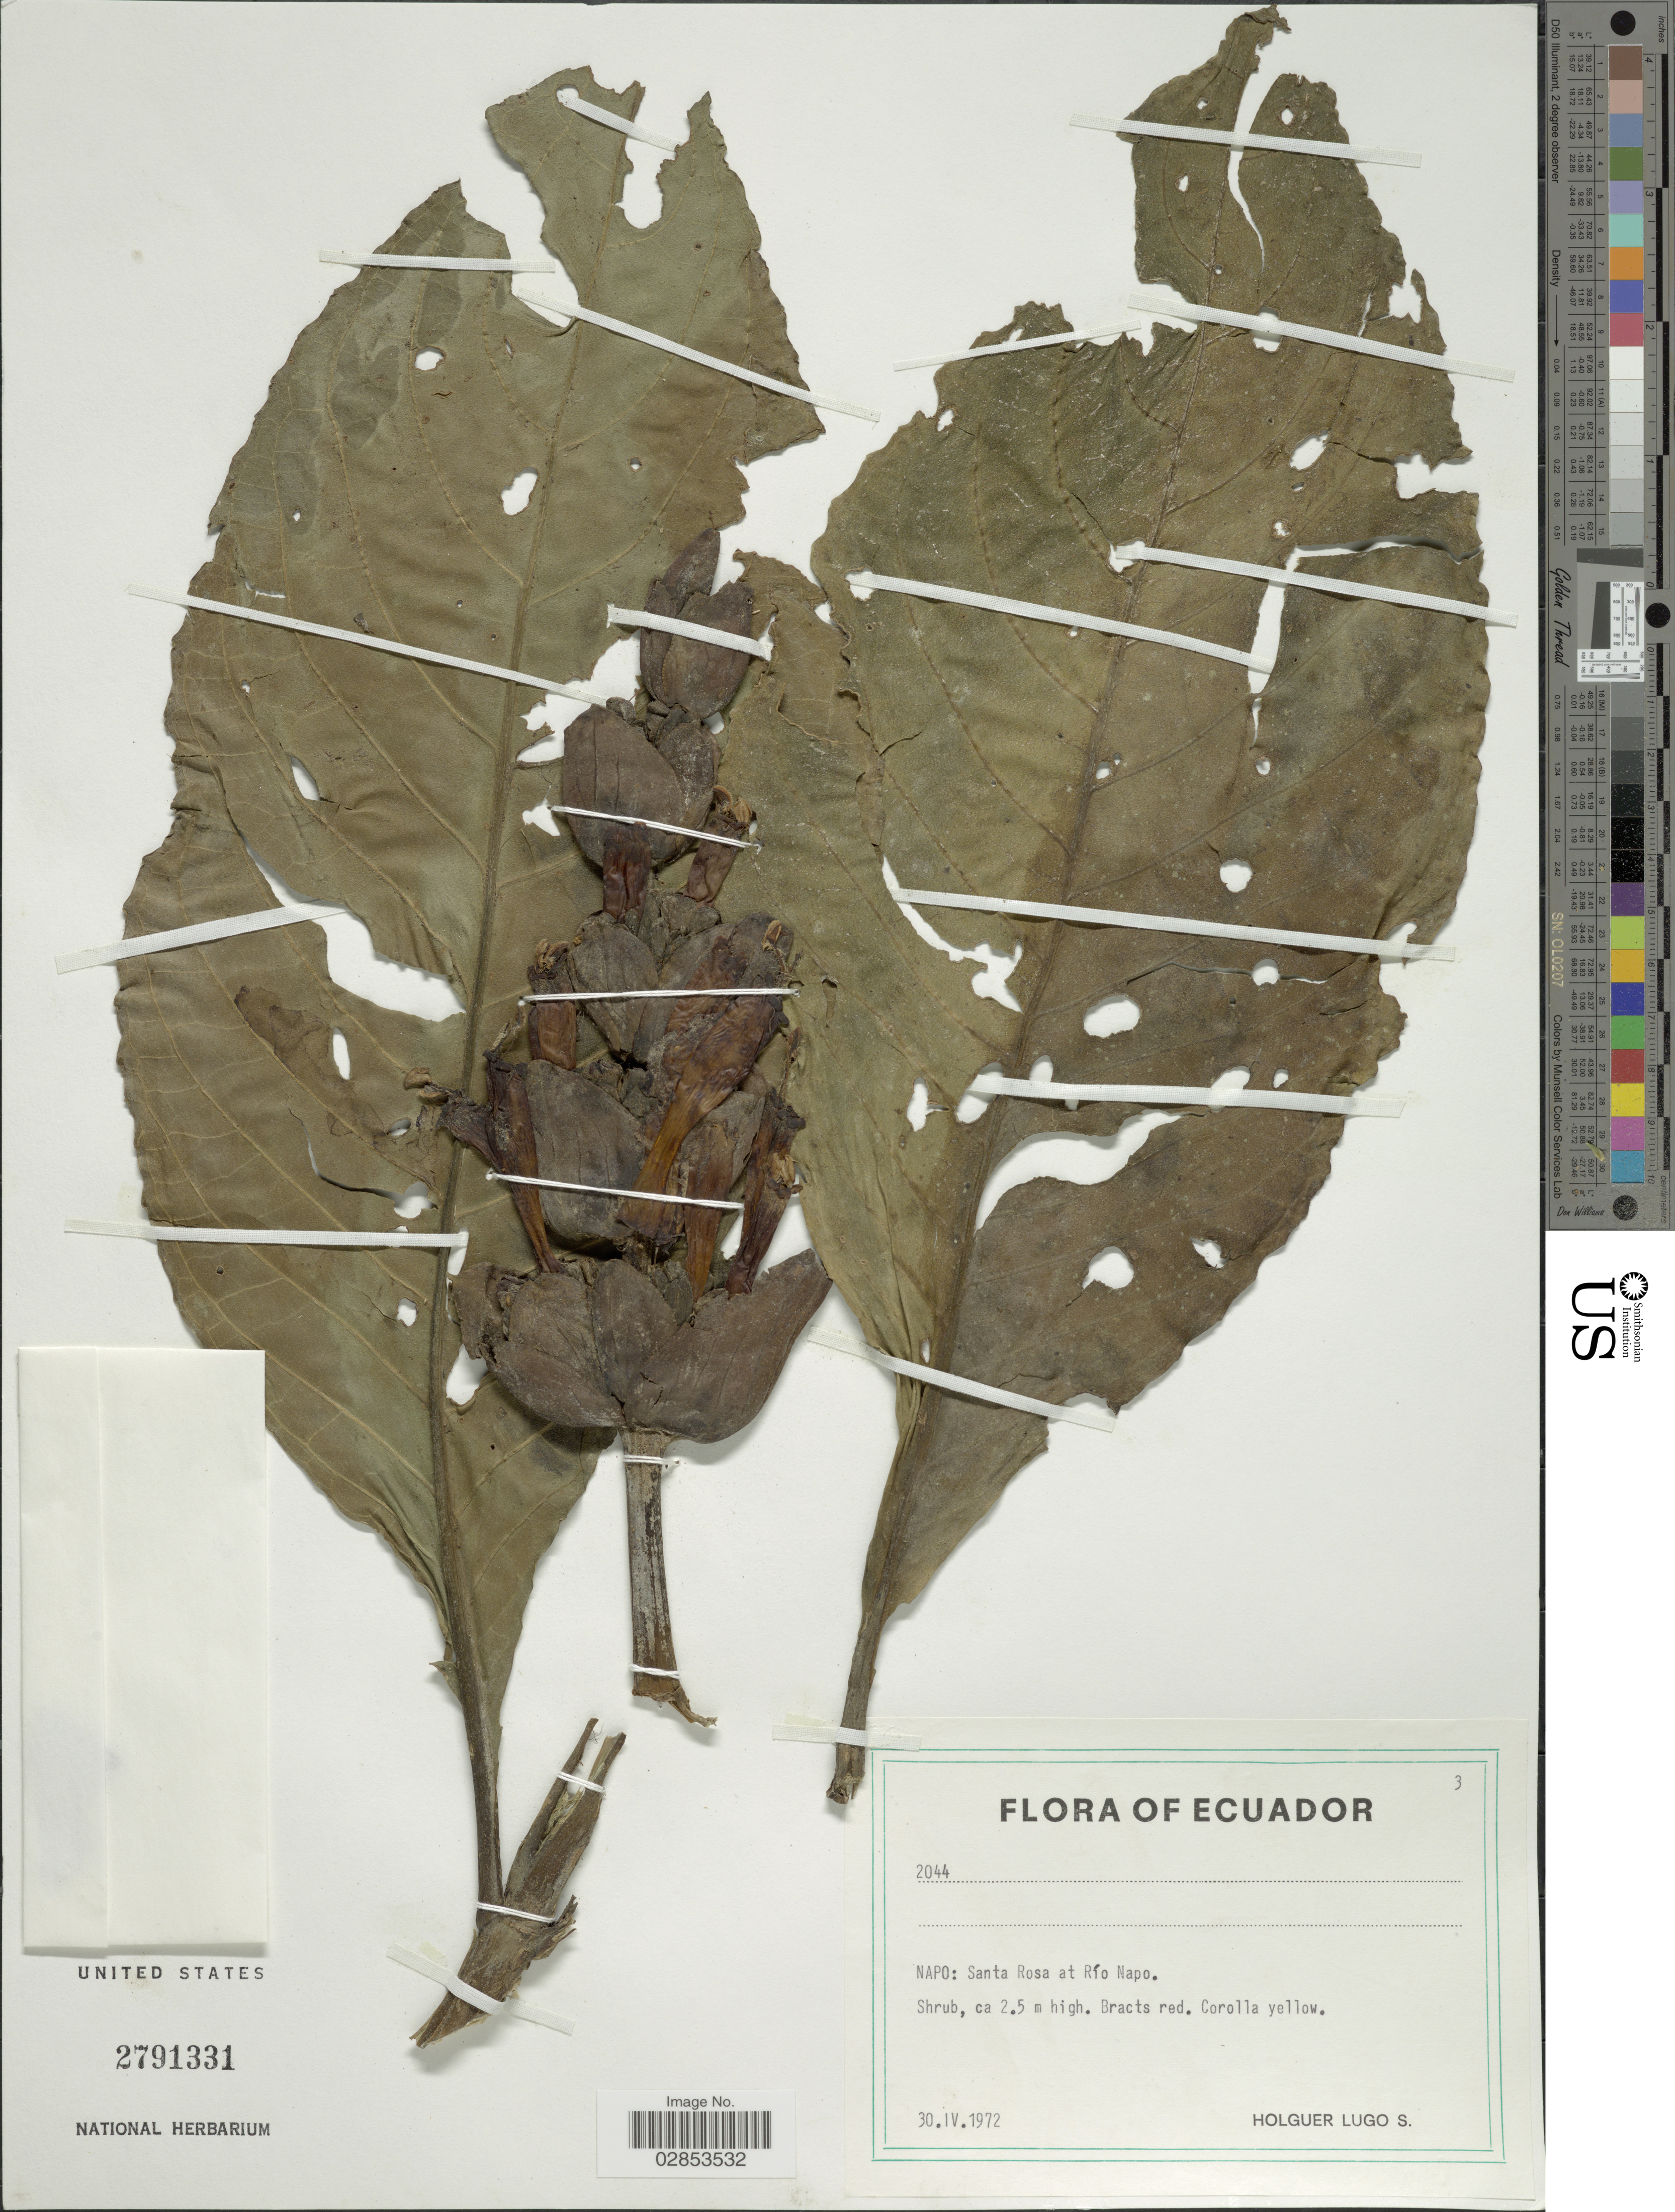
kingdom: Plantae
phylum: Tracheophyta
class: Magnoliopsida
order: Lamiales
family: Acanthaceae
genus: Sanchezia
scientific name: Sanchezia oblonga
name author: Ruiz & Pav.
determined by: Azevedo, Igor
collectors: H. Lugo S.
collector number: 2044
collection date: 1972-04-30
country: Ecuador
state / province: Napo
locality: Santa Rosa at Río Napo.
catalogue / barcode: US 2791331